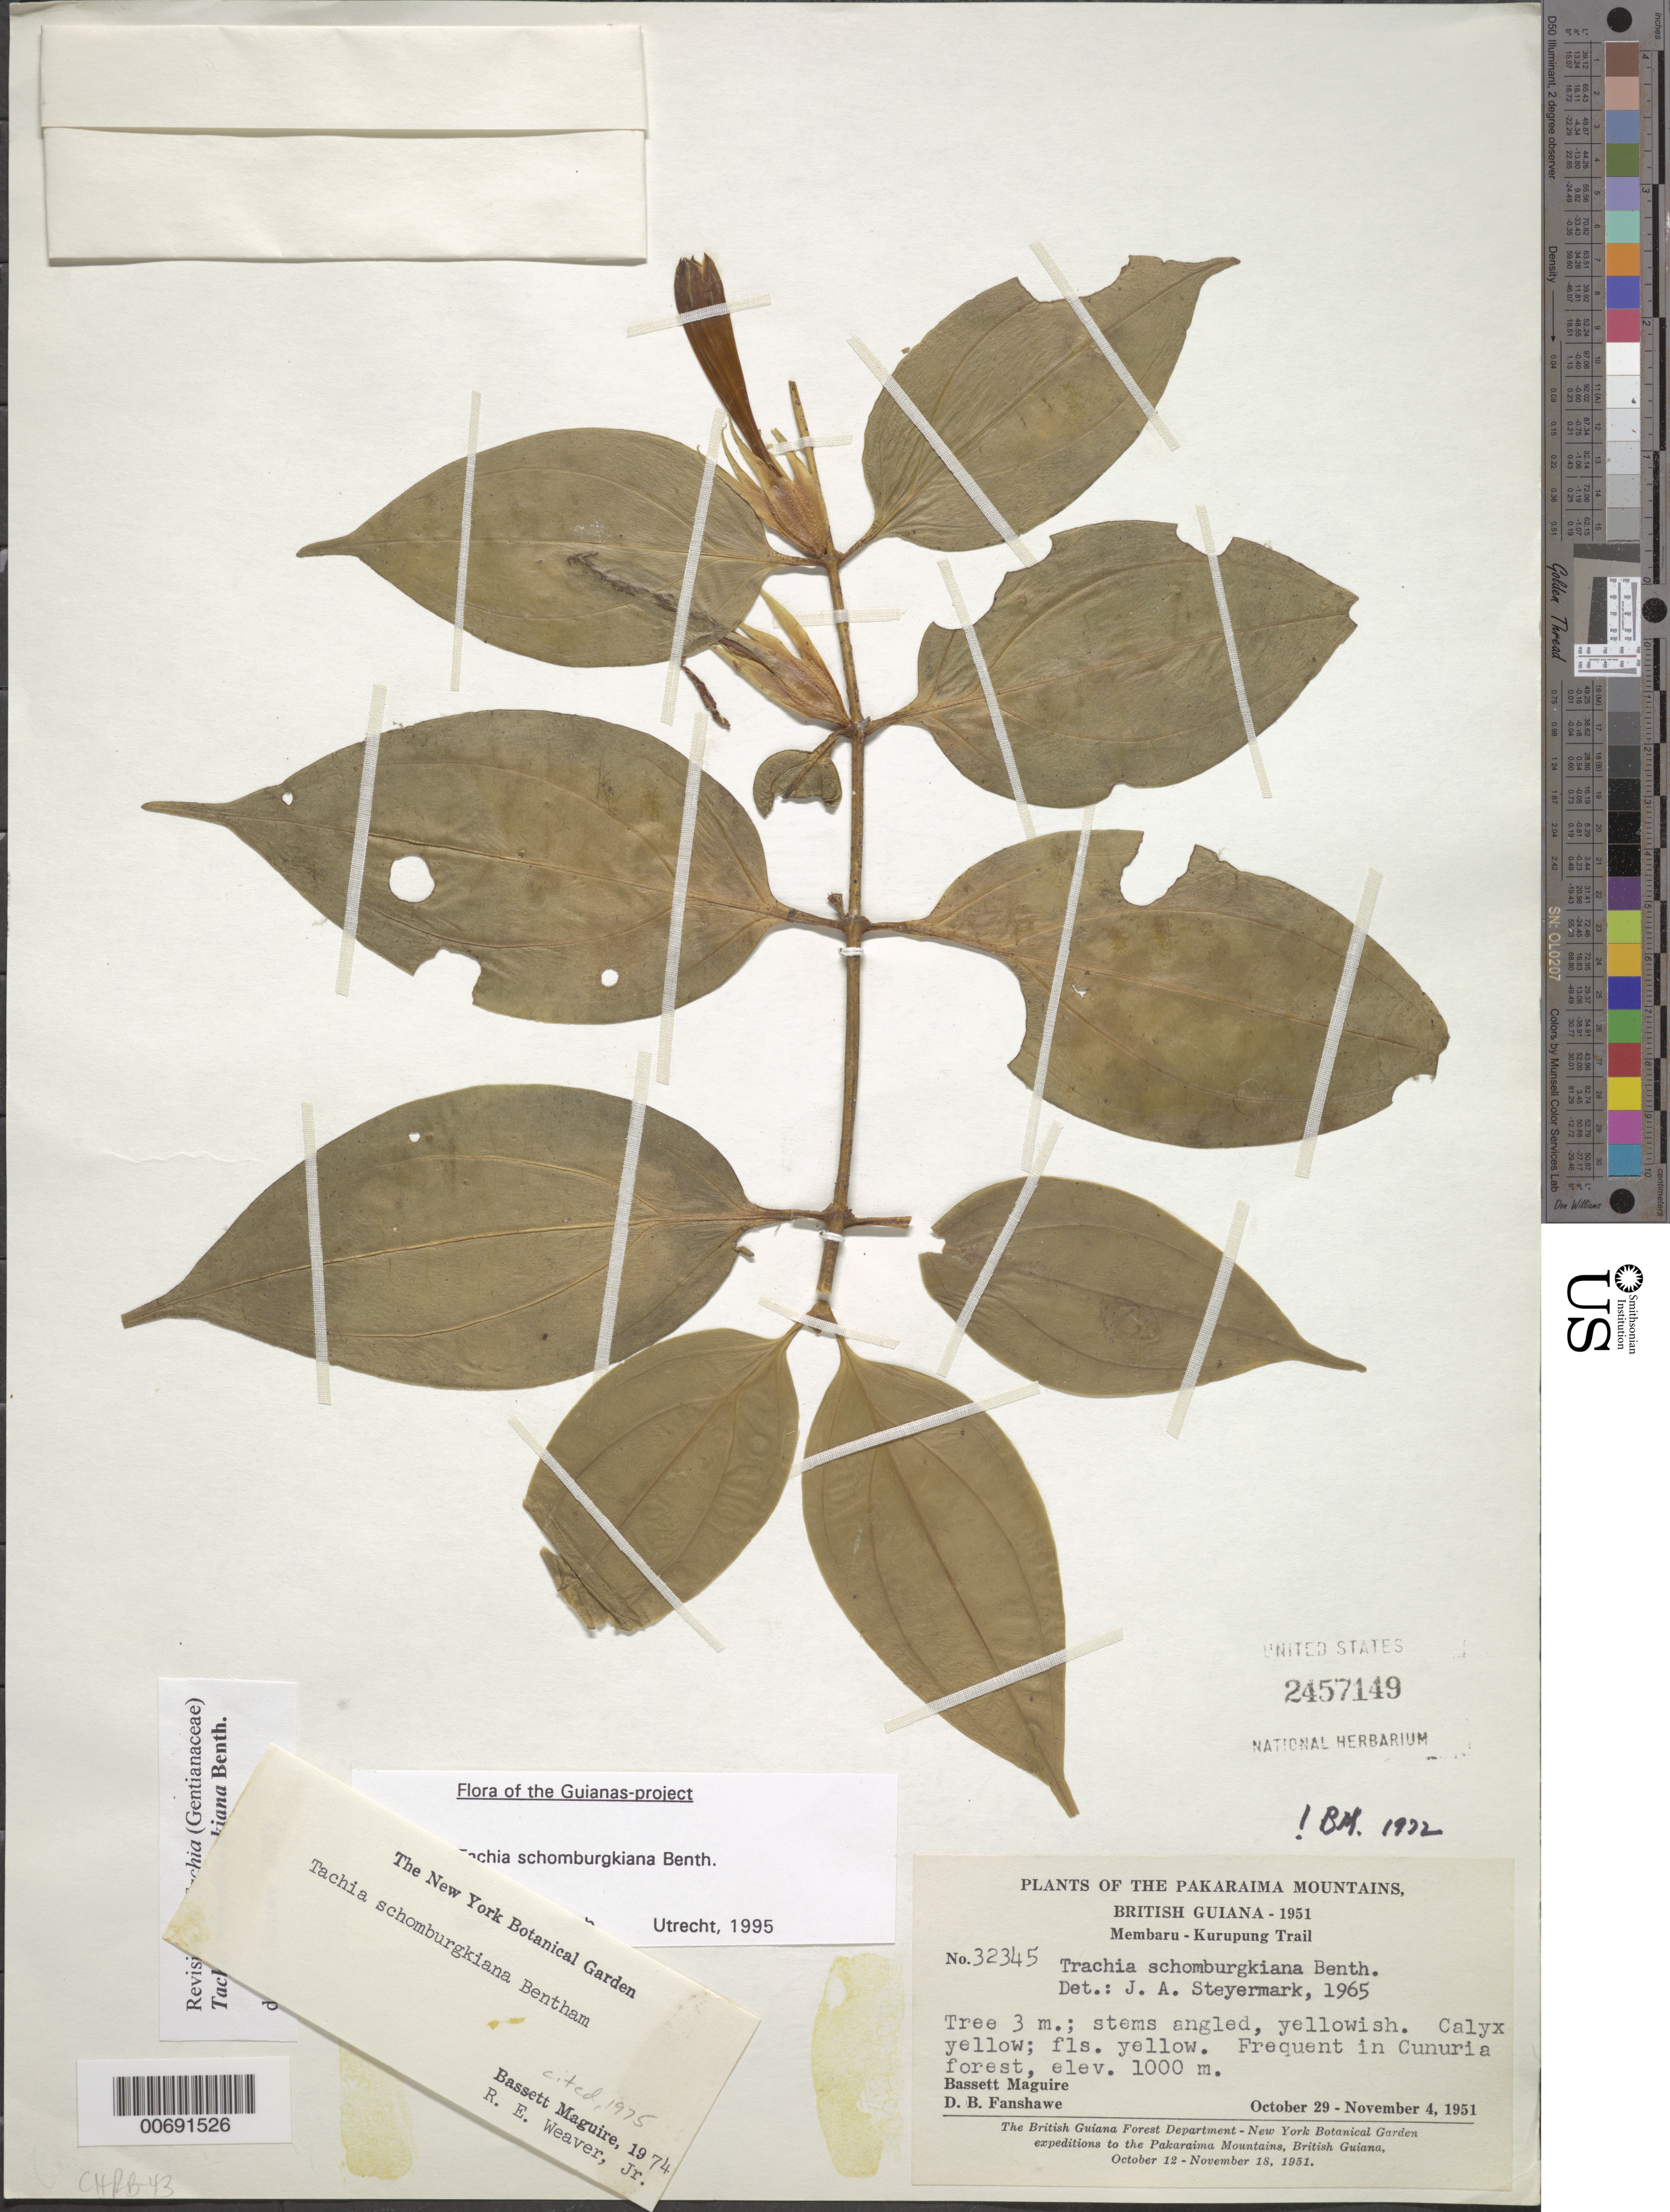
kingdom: Plantae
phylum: Tracheophyta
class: Magnoliopsida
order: Gentianales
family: Gentianaceae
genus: Tachia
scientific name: Tachia schomburgkiana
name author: Benth.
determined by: Cobb, L.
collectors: B. Maguire & D. B. Fanshawe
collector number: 32345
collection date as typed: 29-Oct-51 to 4-Nov-51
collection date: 1951-10-29/1951-11-04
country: Guyana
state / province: Cuyuni-Mazaruni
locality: Membaru-Kurupung Trail, Pakaraima Mts.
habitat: Cunuria forest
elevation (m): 1000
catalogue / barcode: US 2457149